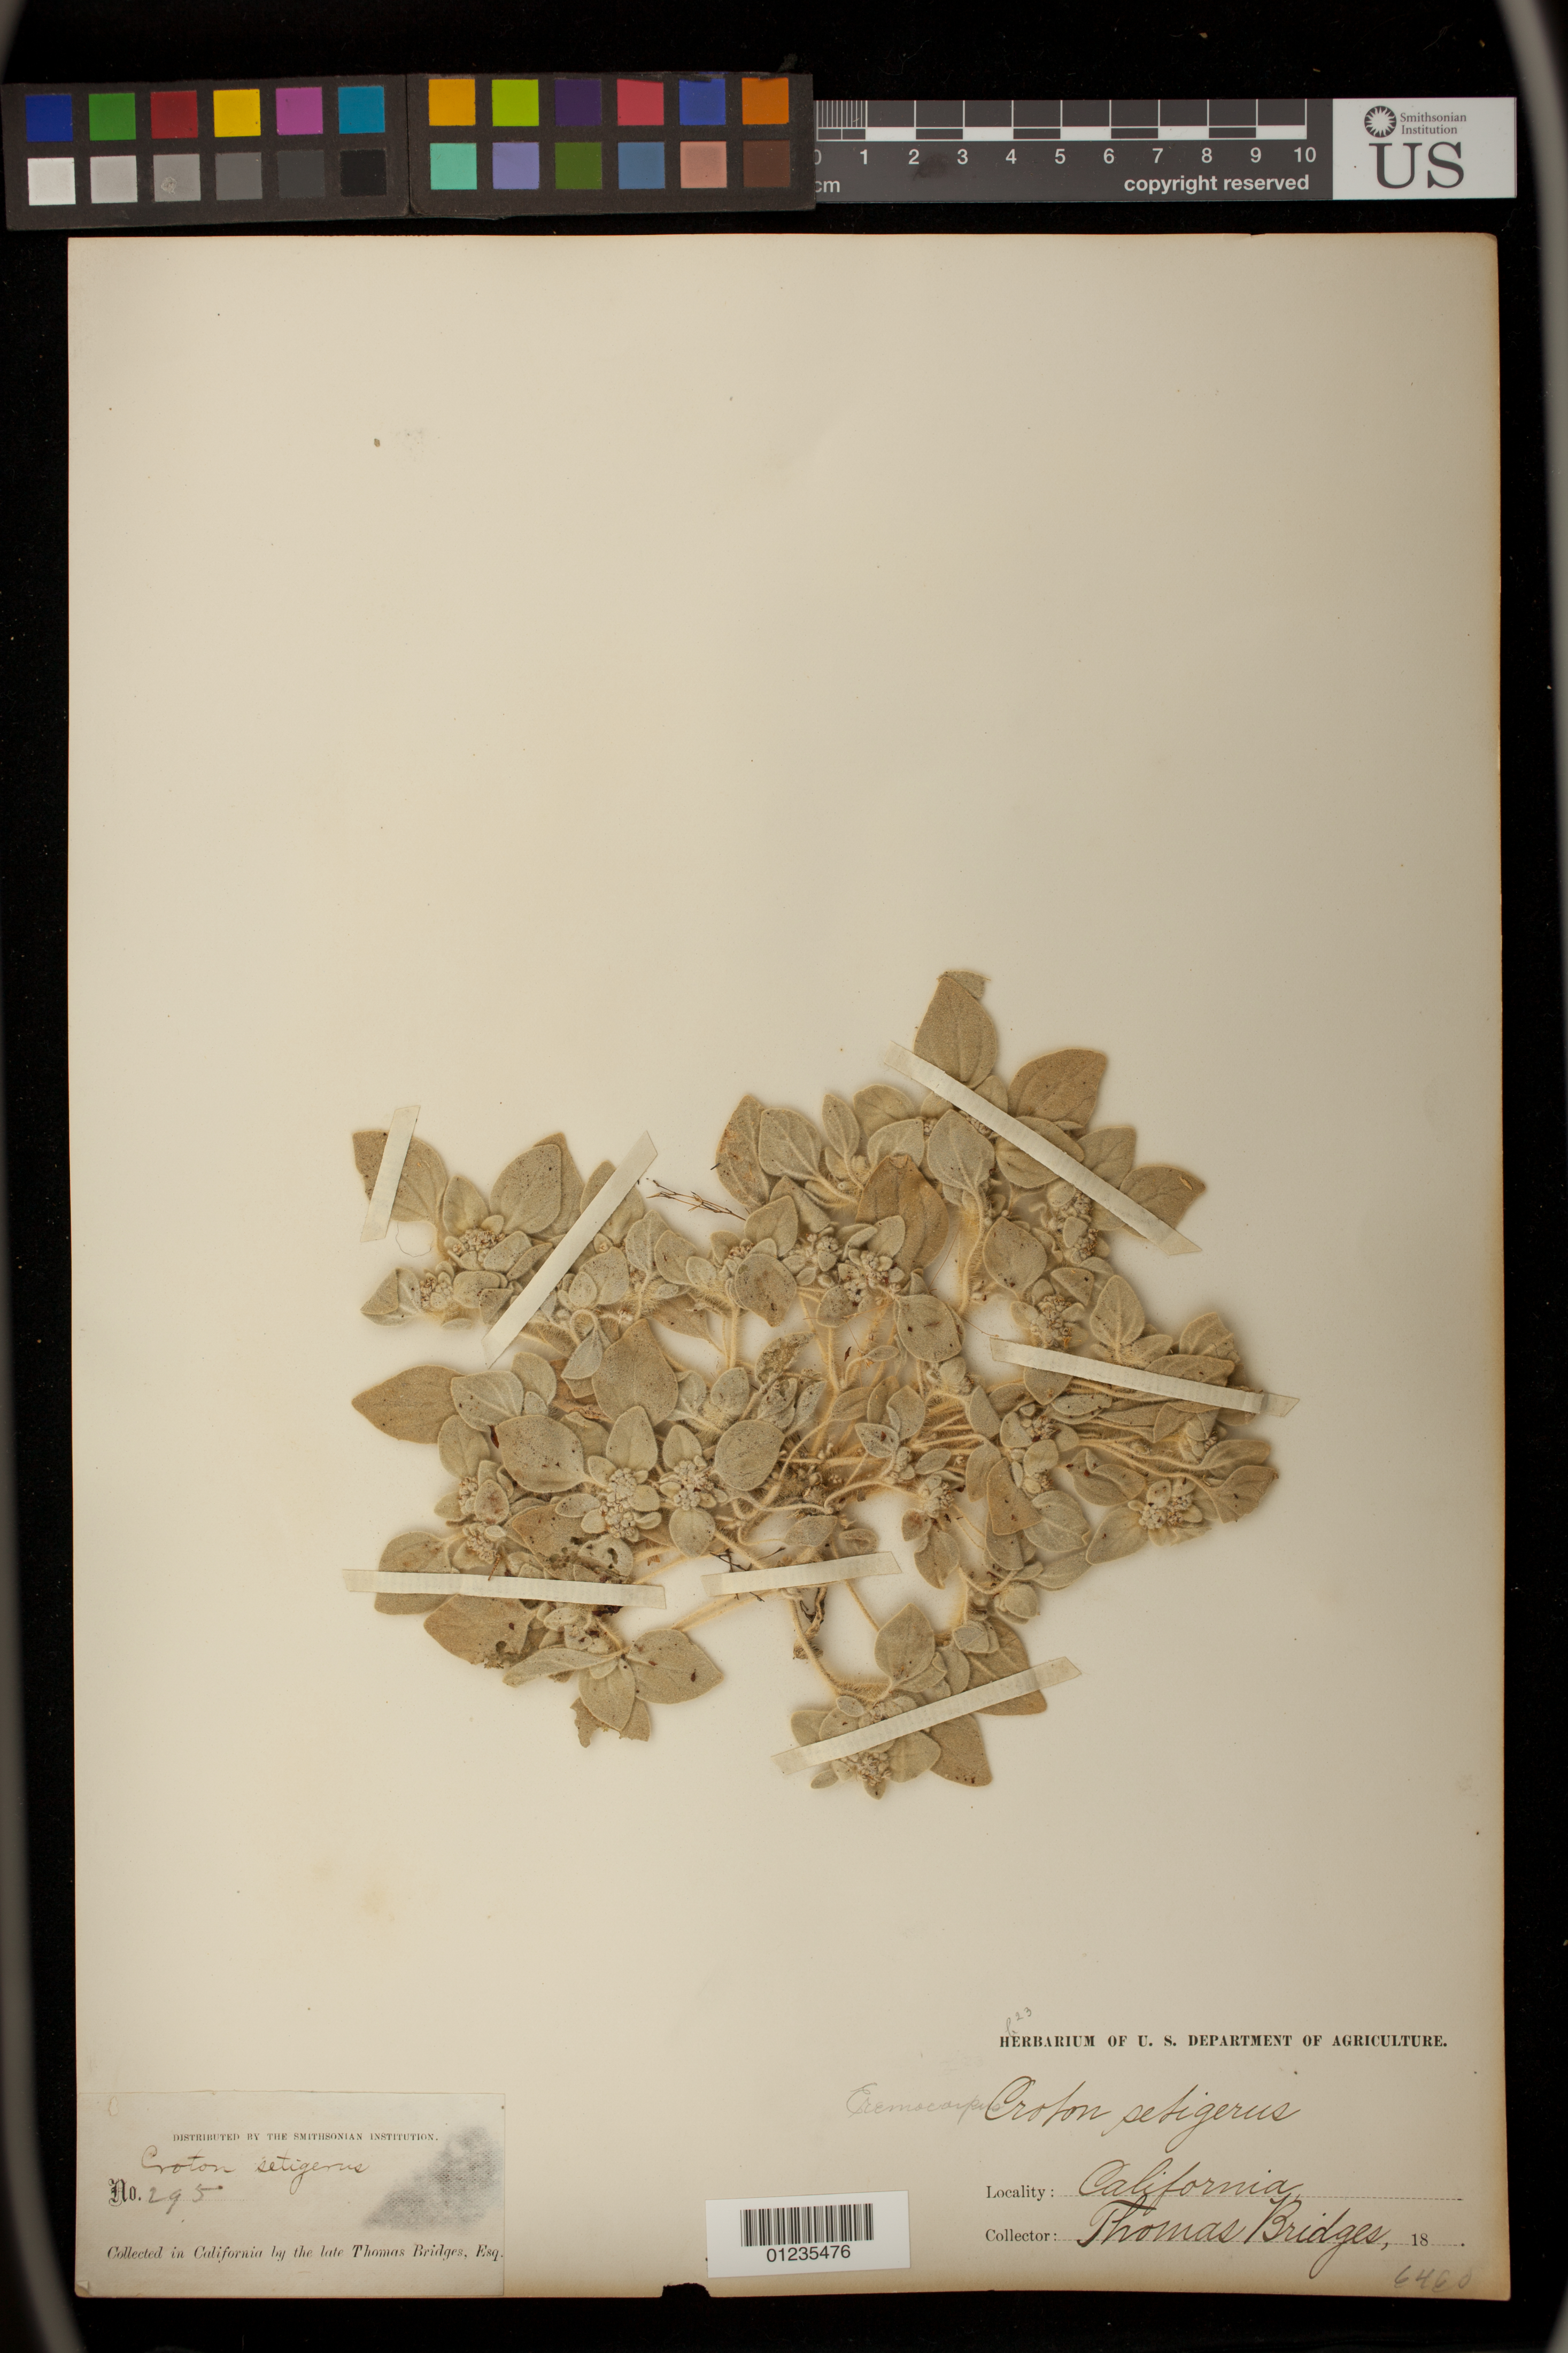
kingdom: Plantae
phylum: Tracheophyta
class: Magnoliopsida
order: Malpighiales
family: Euphorbiaceae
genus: Eremocarpus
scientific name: Eremocarpus setigerus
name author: (Hook.) Benth.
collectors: T. Bridges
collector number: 295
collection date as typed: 18--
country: United States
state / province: California